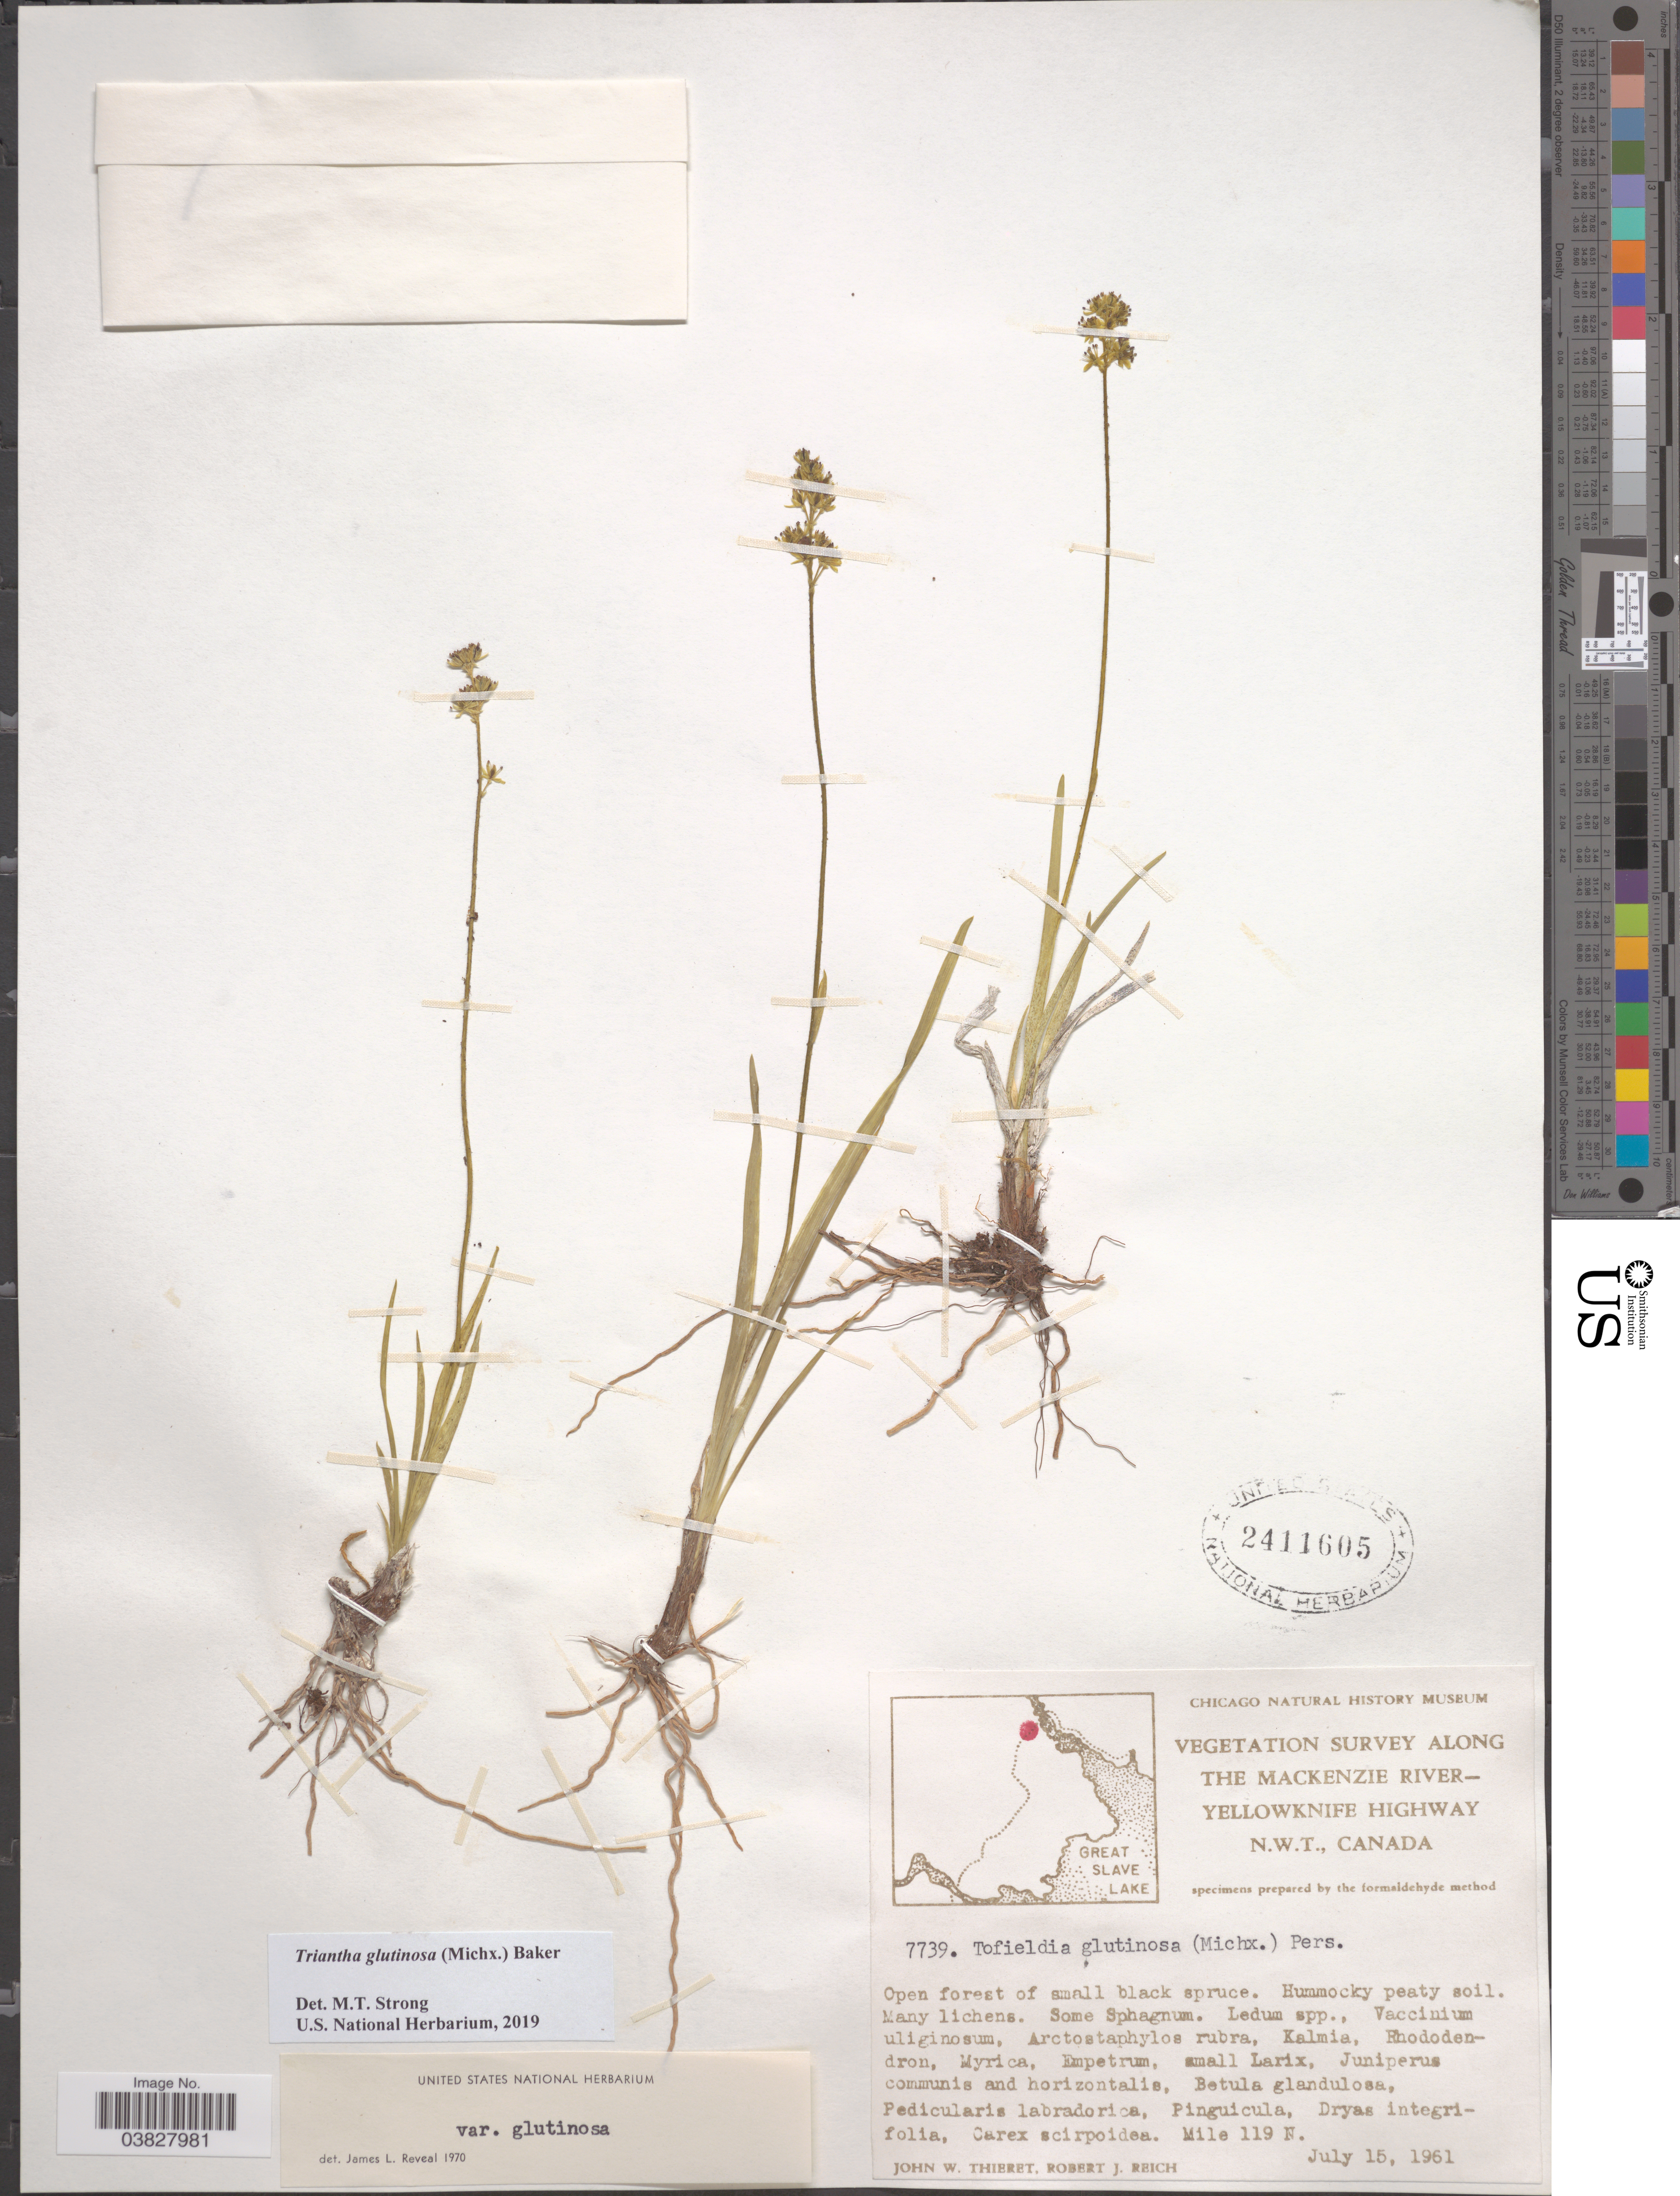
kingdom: Plantae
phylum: Tracheophyta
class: Liliopsida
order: Alismatales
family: Tofieldiaceae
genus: Triantha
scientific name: Triantha glutinosa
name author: (Michx.) Baker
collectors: J. W. Thieret & R. Reich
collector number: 7739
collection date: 1961-07-15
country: Canada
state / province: Northwest Territories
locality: Along the Mackenzie River-Yellowknife Highway. Mile 119 N.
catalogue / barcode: US 2411605